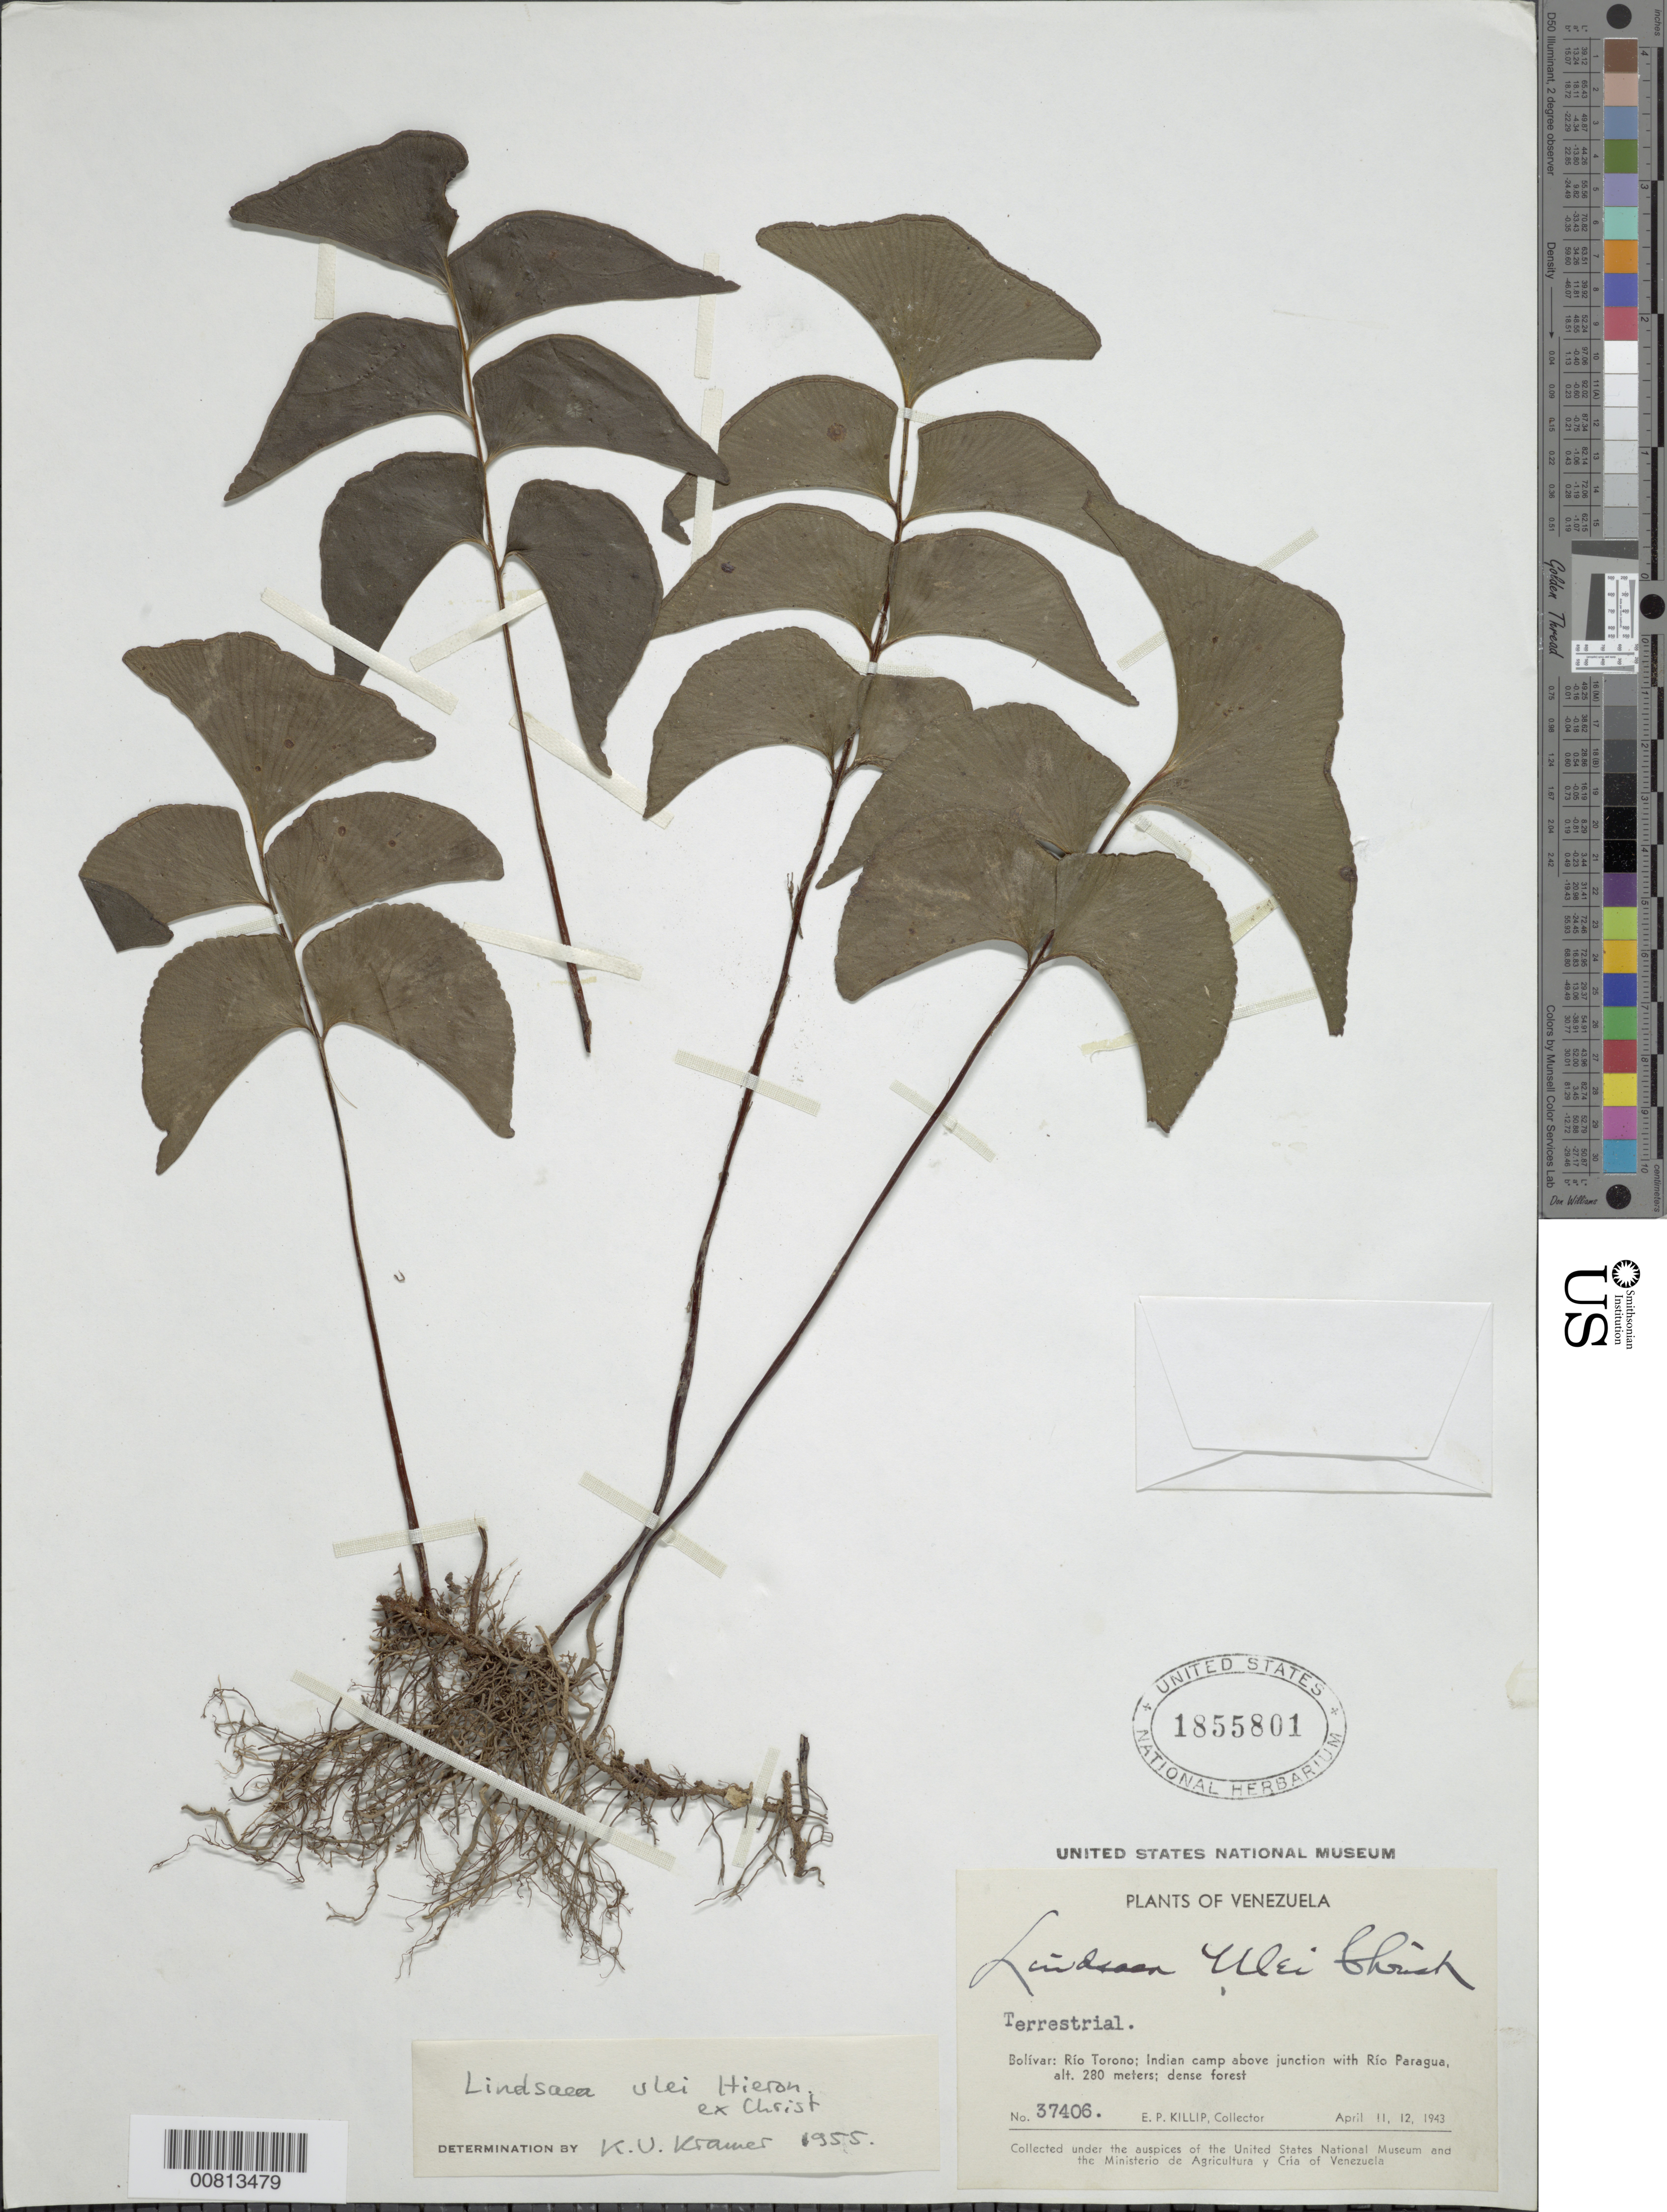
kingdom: Plantae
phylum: Tracheophyta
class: Polypodiopsida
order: Polypodiales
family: Lindsaeaceae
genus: Lindsaea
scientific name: Lindsaea ulei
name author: Hieron.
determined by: Kramer, K. U.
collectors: E. P. Killip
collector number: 37406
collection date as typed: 11-Apr-43 to 12-Apr-43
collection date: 1943-04-11/1943-04-12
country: Venezuela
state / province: Bolívar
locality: Río Torono, Indian camp above junction with Río Paragua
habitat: Dense forest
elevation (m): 280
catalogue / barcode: US 1855801